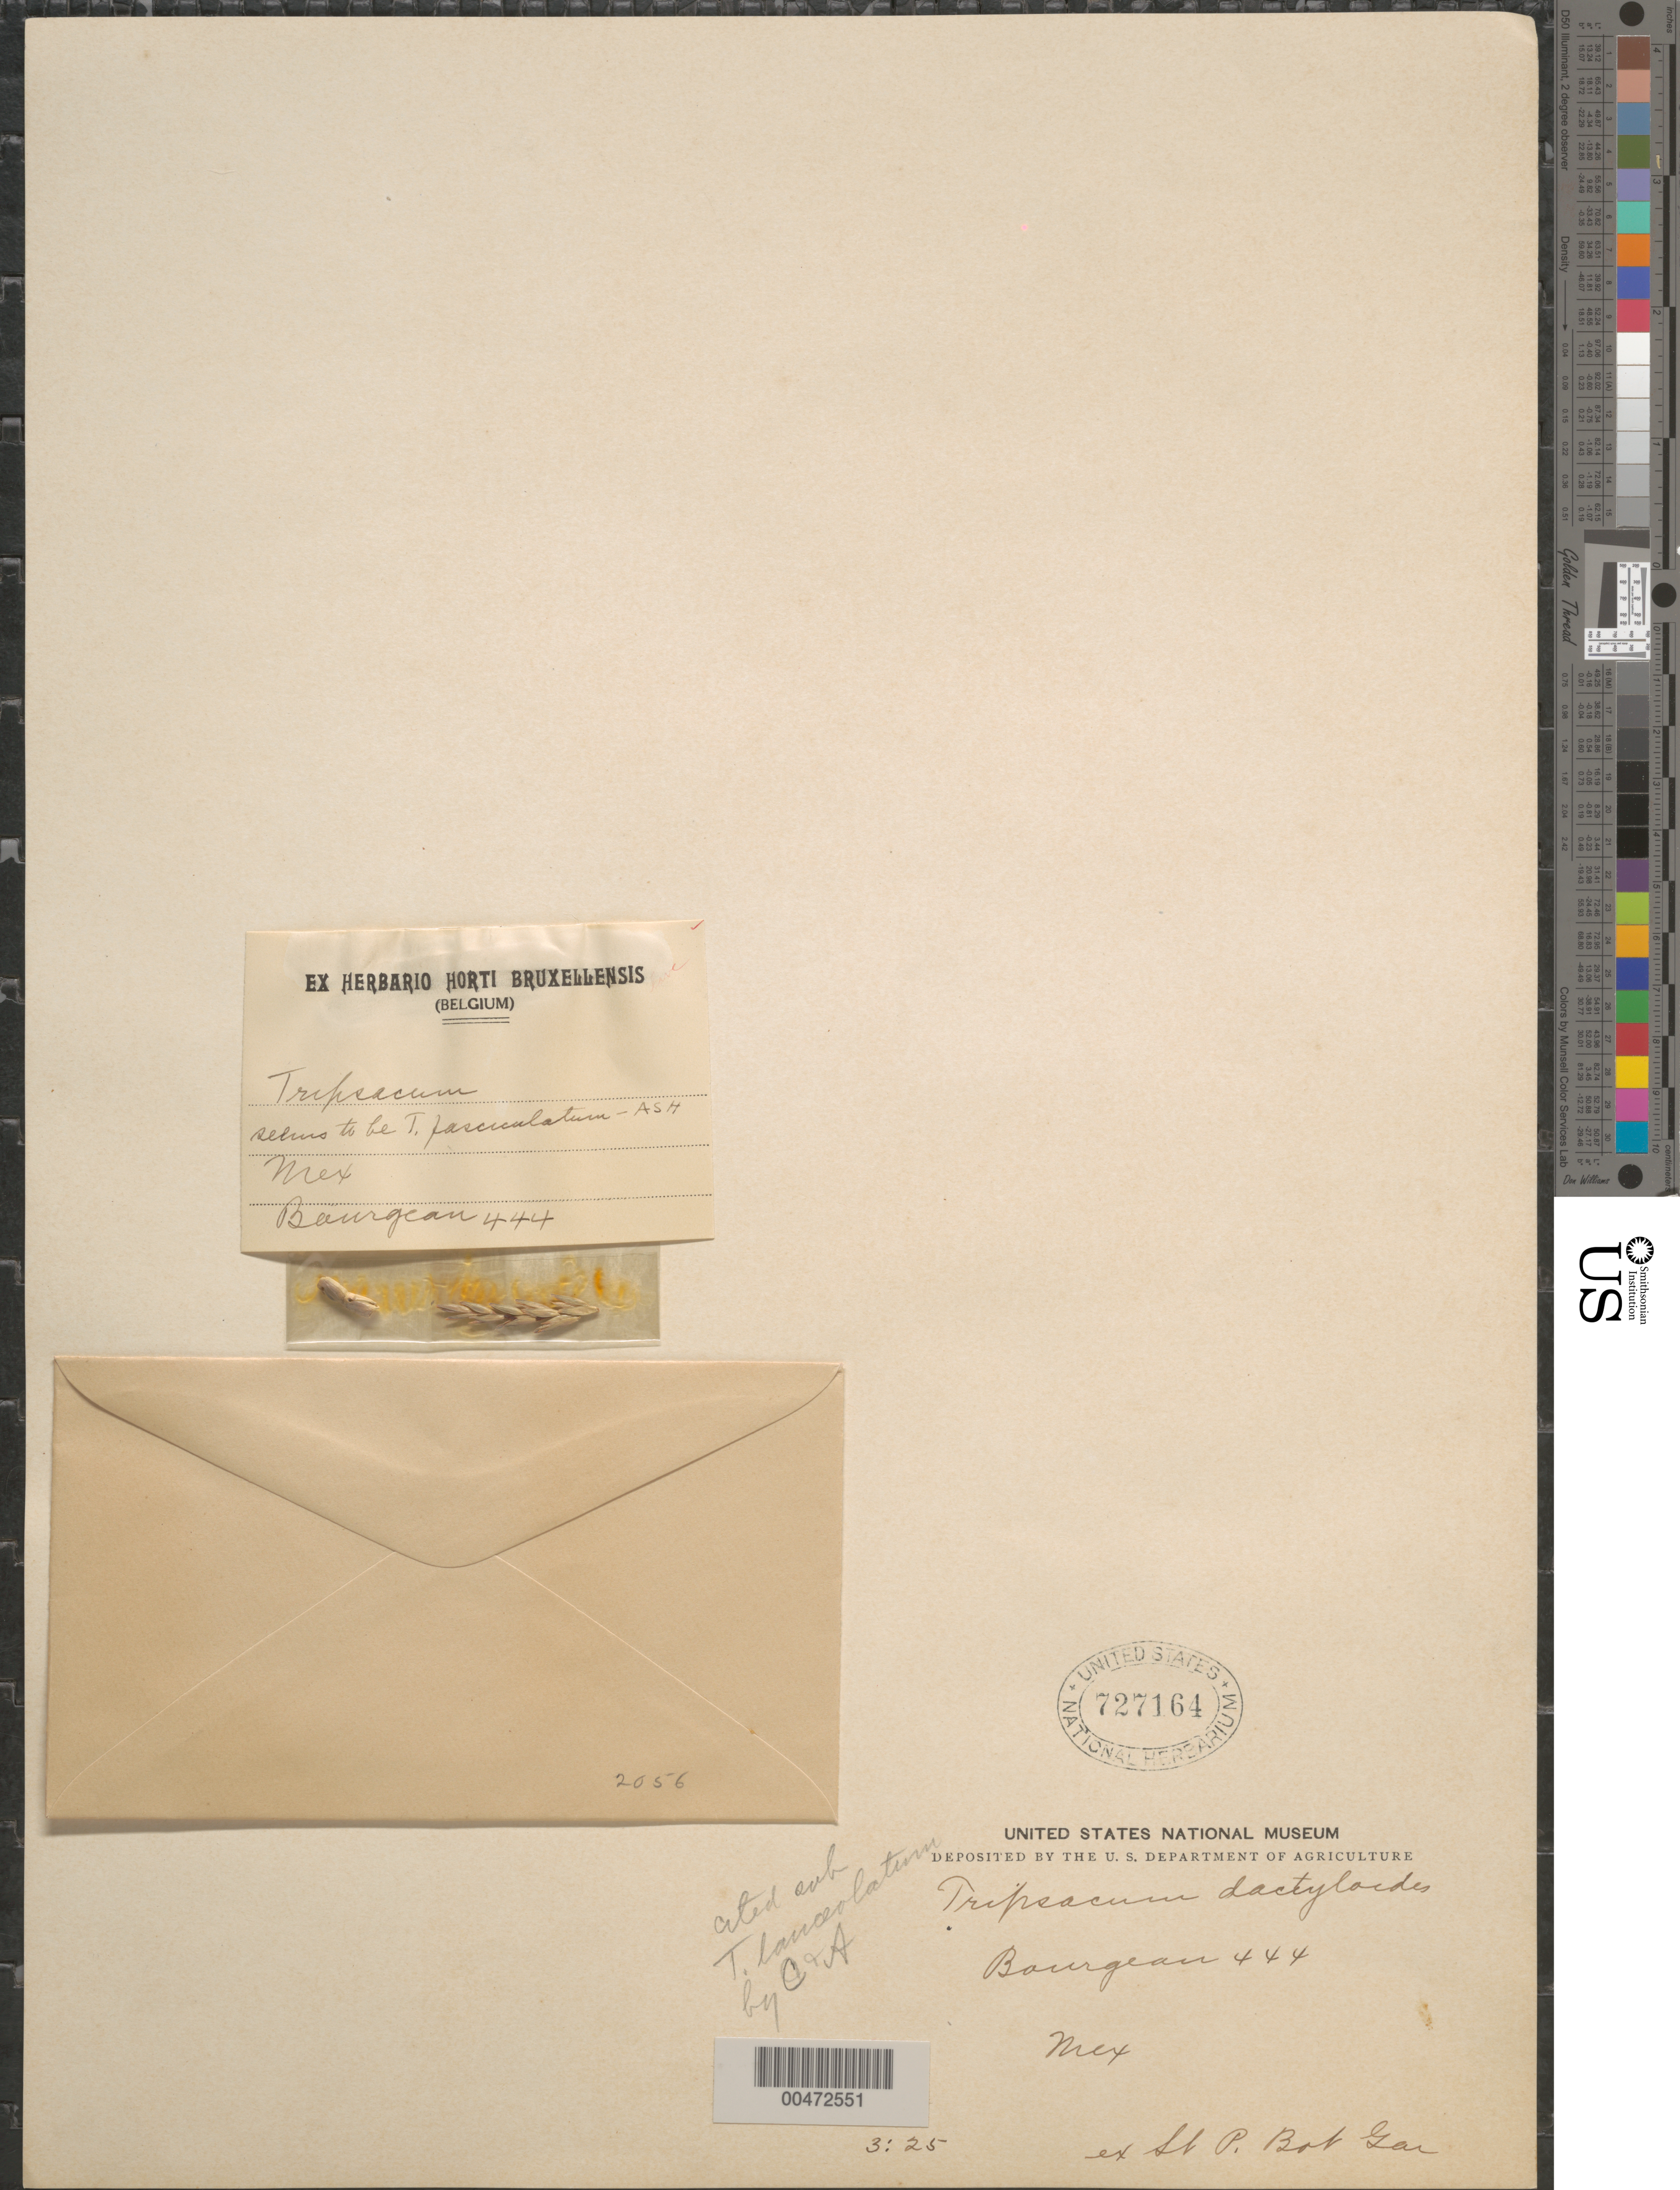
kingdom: Plantae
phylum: Tracheophyta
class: Liliopsida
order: Poales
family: Poaceae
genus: Tripsacum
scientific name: Tripsacum lanceolatum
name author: Rupr. ex E. Fourn.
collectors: E. Bourgeau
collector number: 444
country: Mexico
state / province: Jalisco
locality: San Ramon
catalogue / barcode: US 727164